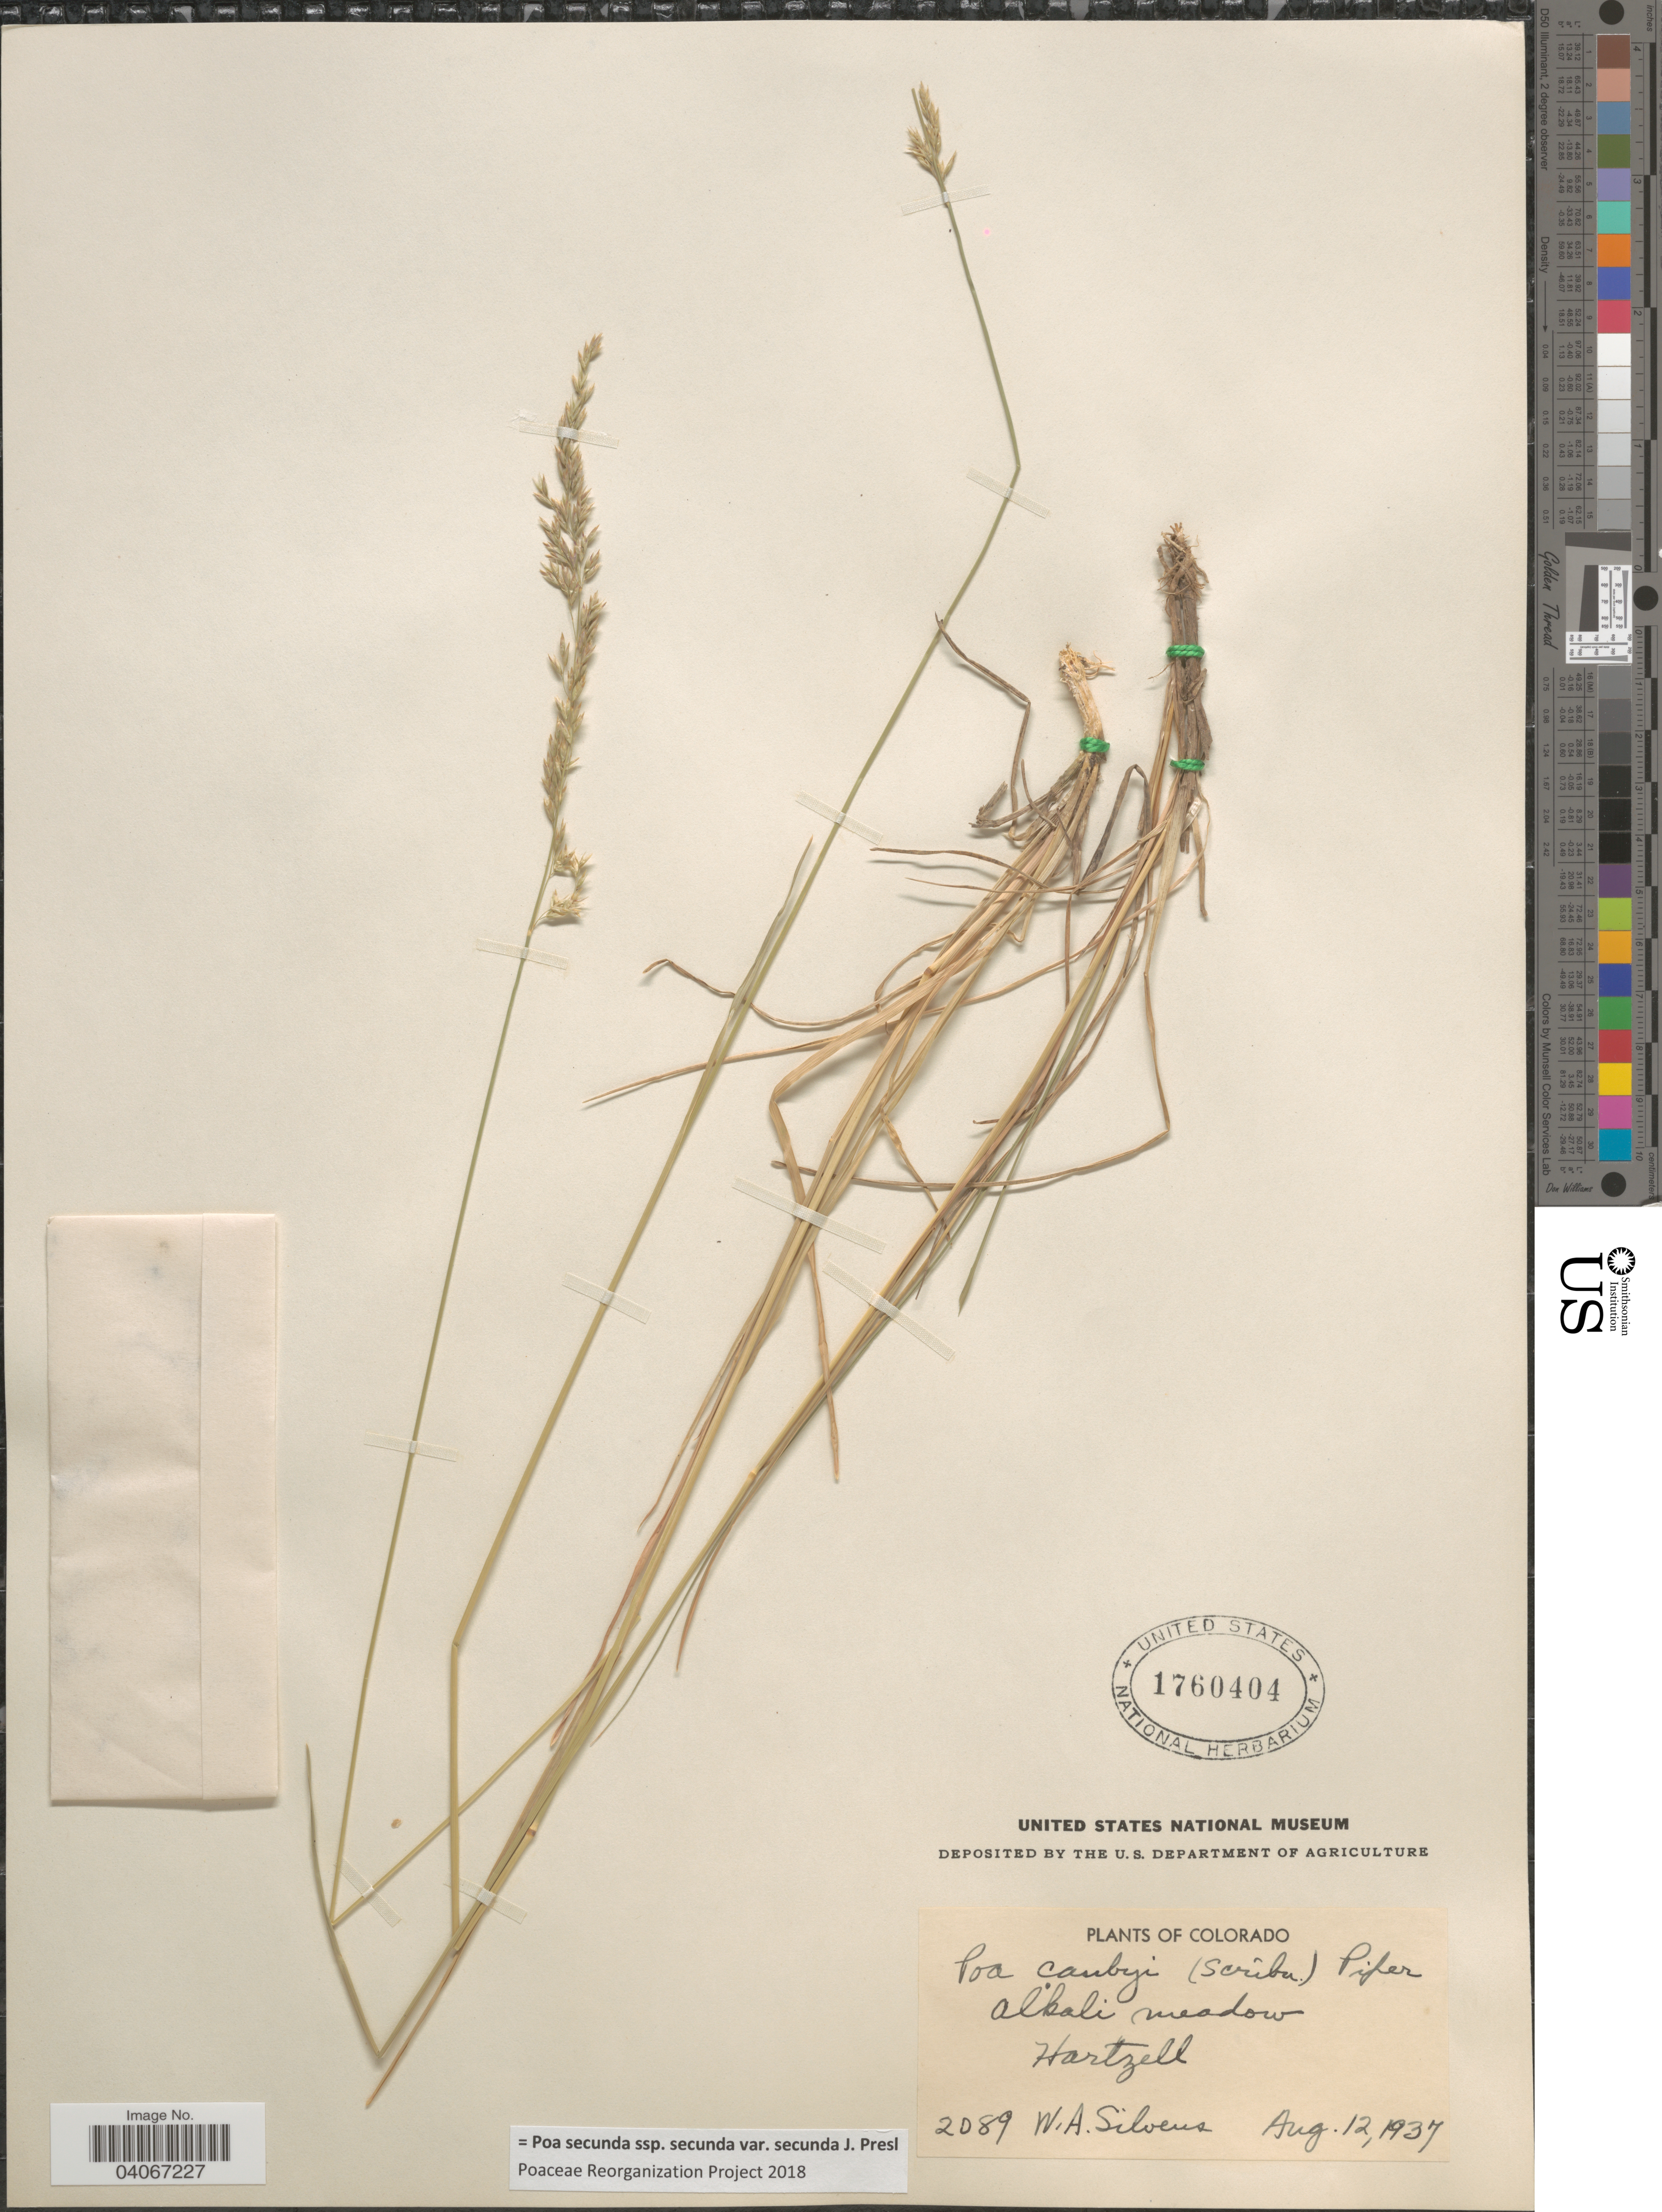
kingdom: Plantae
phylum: Tracheophyta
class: Liliopsida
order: Poales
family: Poaceae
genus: Poa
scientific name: Poa secunda subsp. secunda var. secunda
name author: J. Presl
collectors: W. Silveus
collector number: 2089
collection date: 1937-08-12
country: United States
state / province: Colorado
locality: Alkali meadow. Hartzell.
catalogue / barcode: US 1760404